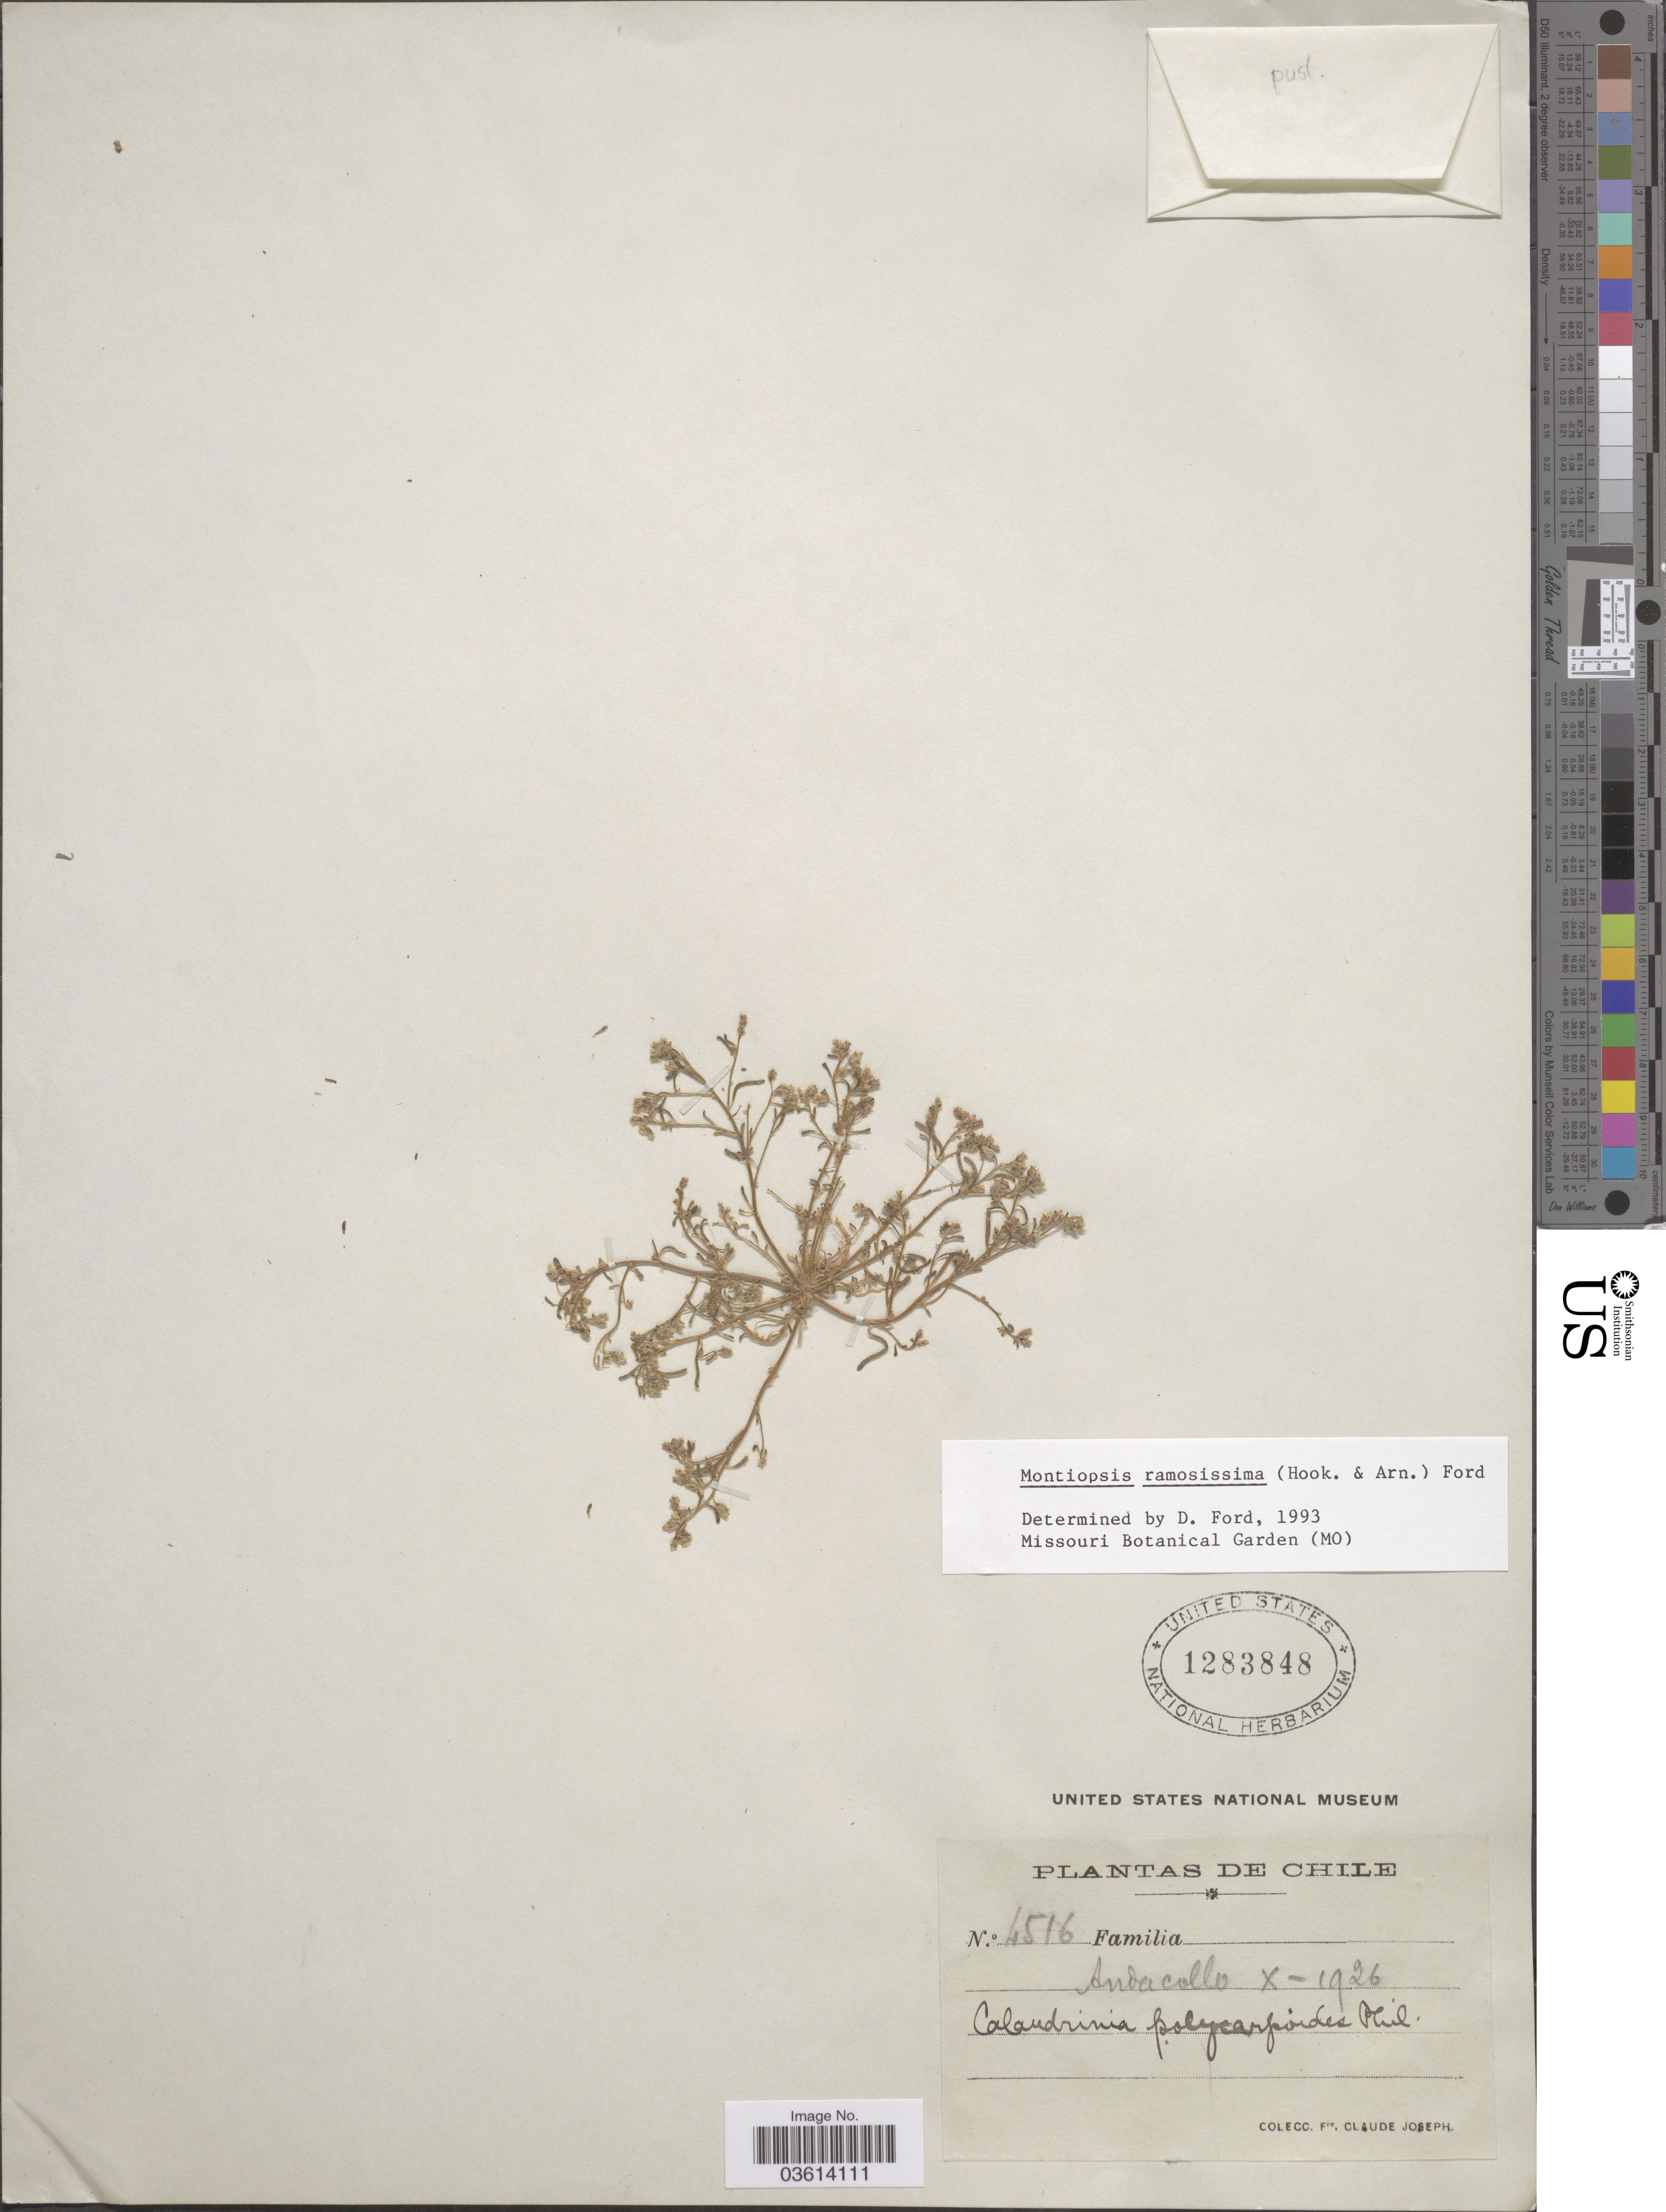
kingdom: Plantae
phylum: Tracheophyta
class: Magnoliopsida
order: Caryophyllales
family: Montiaceae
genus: Montiopsis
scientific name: Montiopsis ramossima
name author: (Hook. & Arn.) D.I. Ford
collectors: Bro. Claude-Joseph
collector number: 4516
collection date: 1926-10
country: Chile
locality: Andacollo.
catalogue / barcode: US 1283848